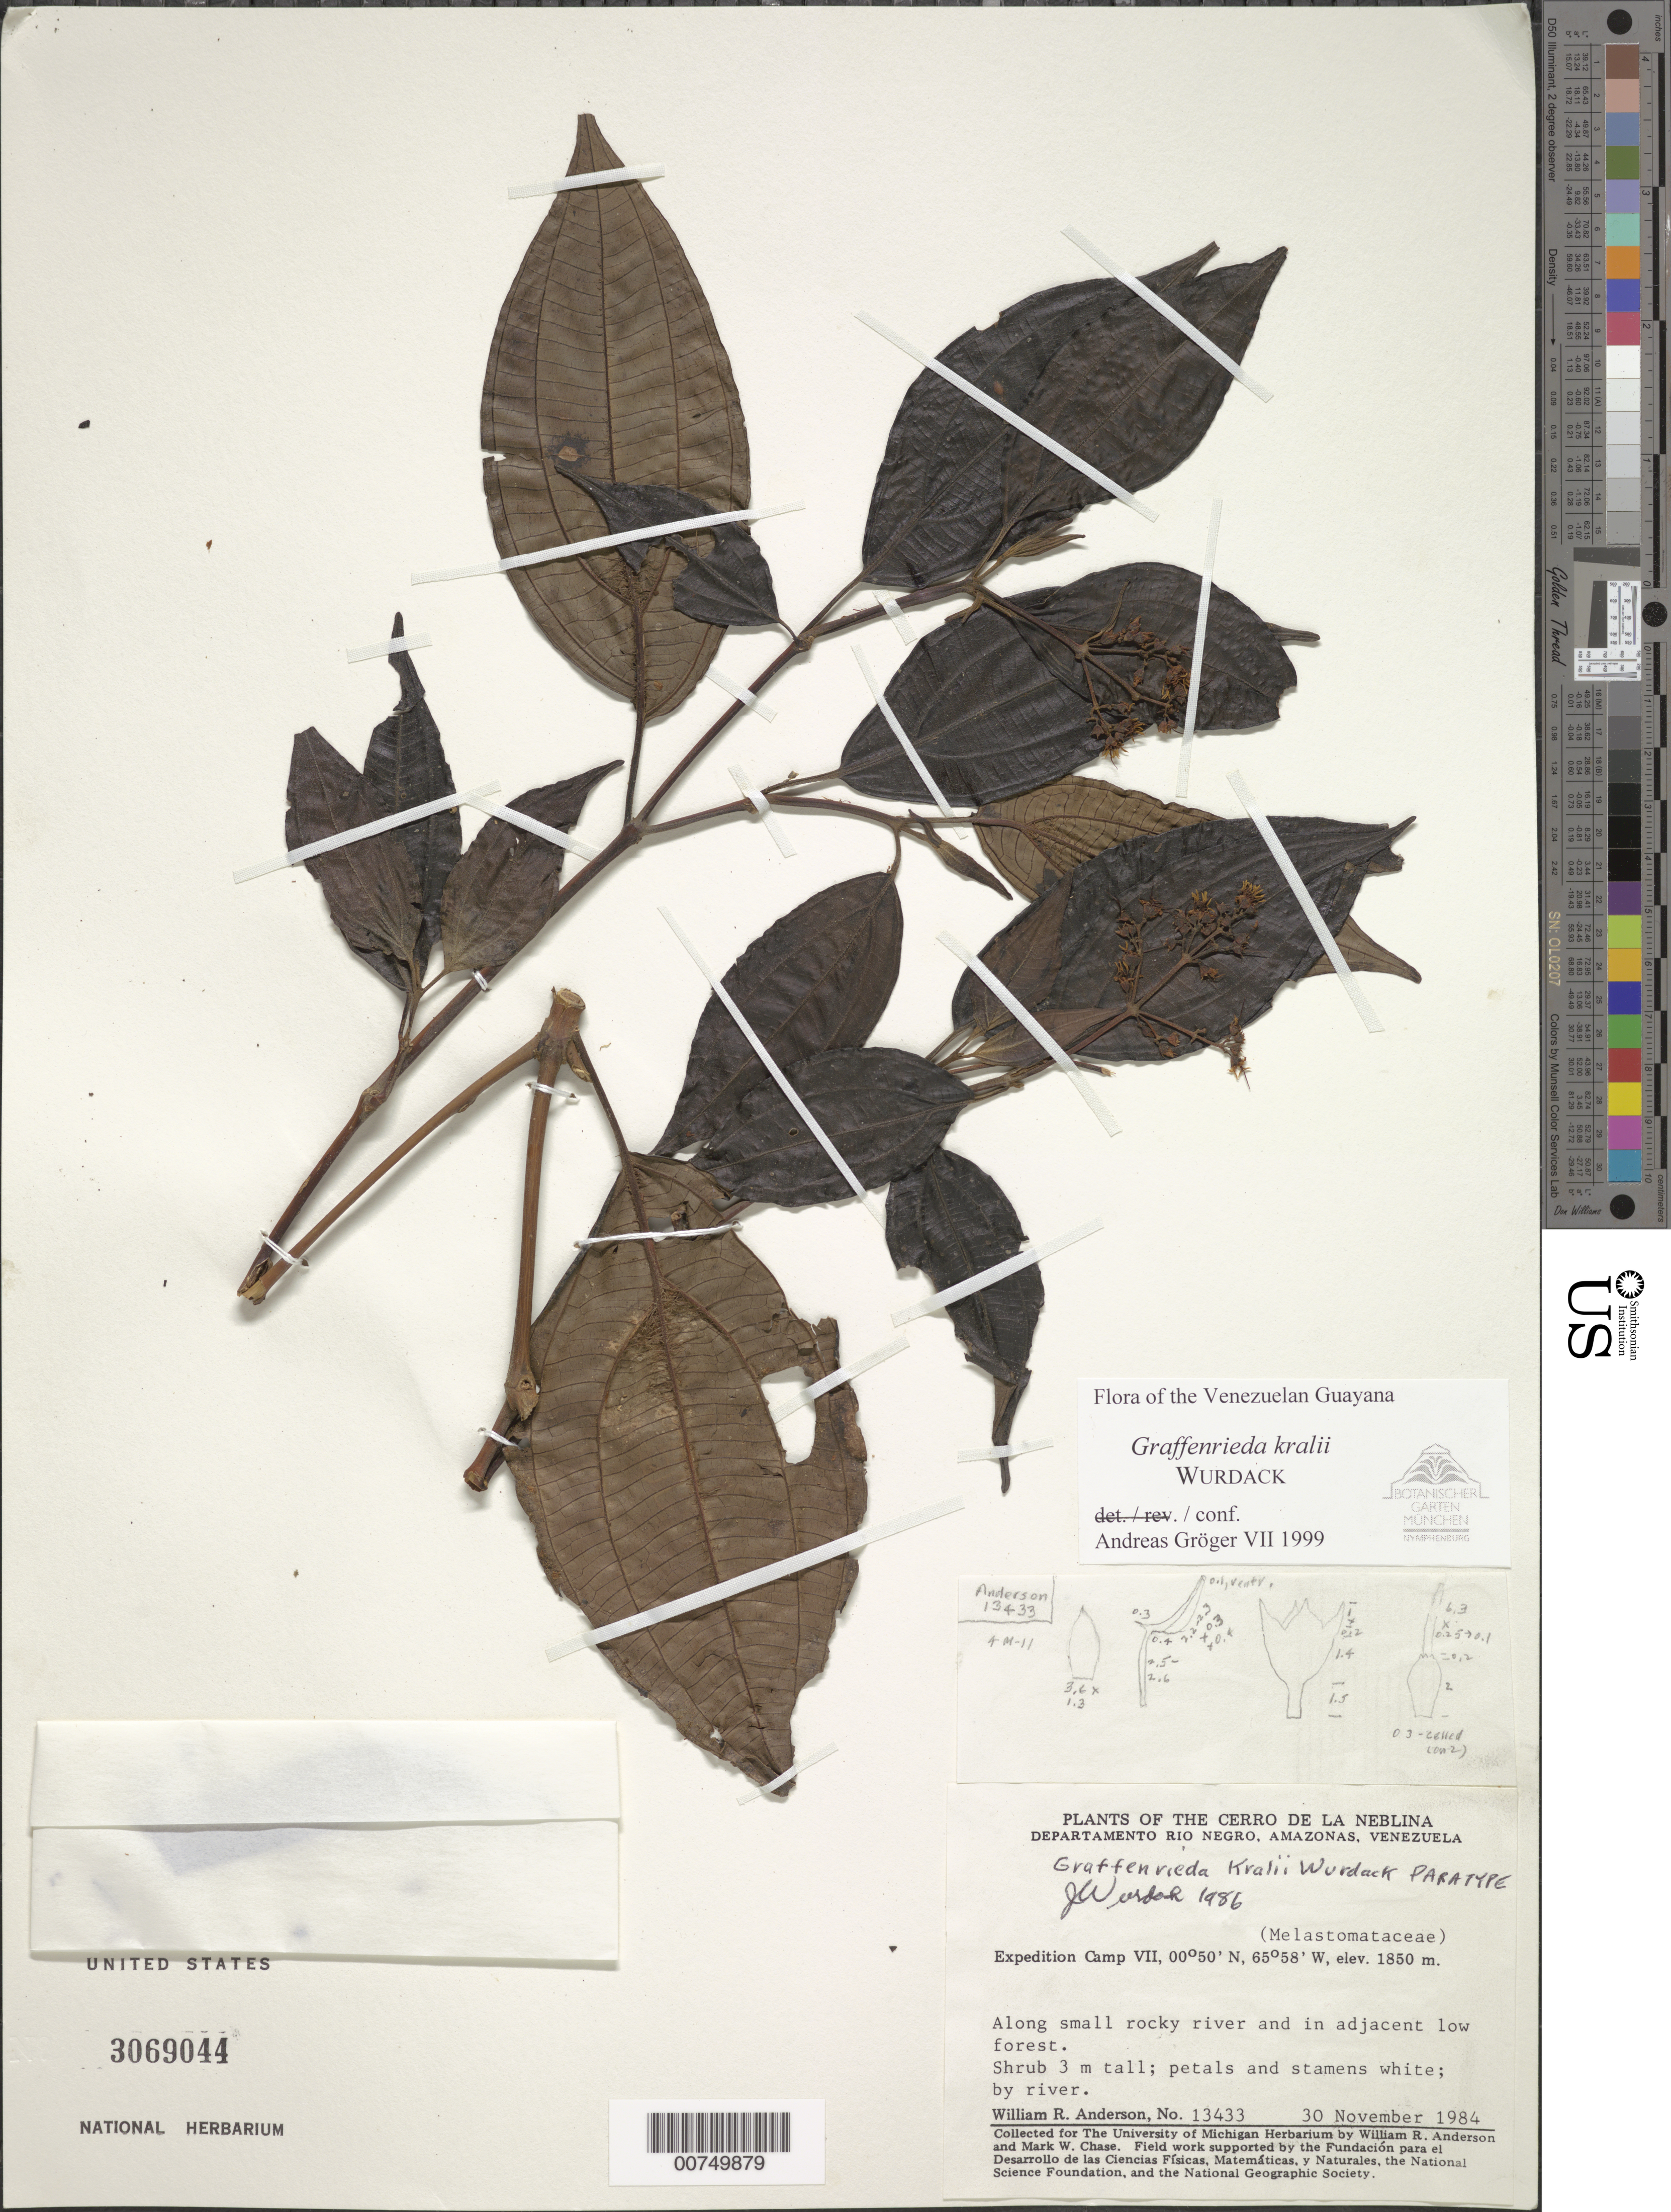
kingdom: Plantae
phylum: Tracheophyta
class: Magnoliopsida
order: Myrtales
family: Melastomataceae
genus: Graffenrieda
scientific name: Graffenrieda kralii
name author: Wurdack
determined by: Gröger, A.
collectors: W. R. Anderson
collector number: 13233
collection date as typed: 30-Nov-84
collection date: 1984-11-30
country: Venezuela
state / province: Amazonas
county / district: Río Negro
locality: Cerro de la Neblina, Expedition Base Camp VII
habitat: Along small rocky river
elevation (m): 1850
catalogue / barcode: US 3069044